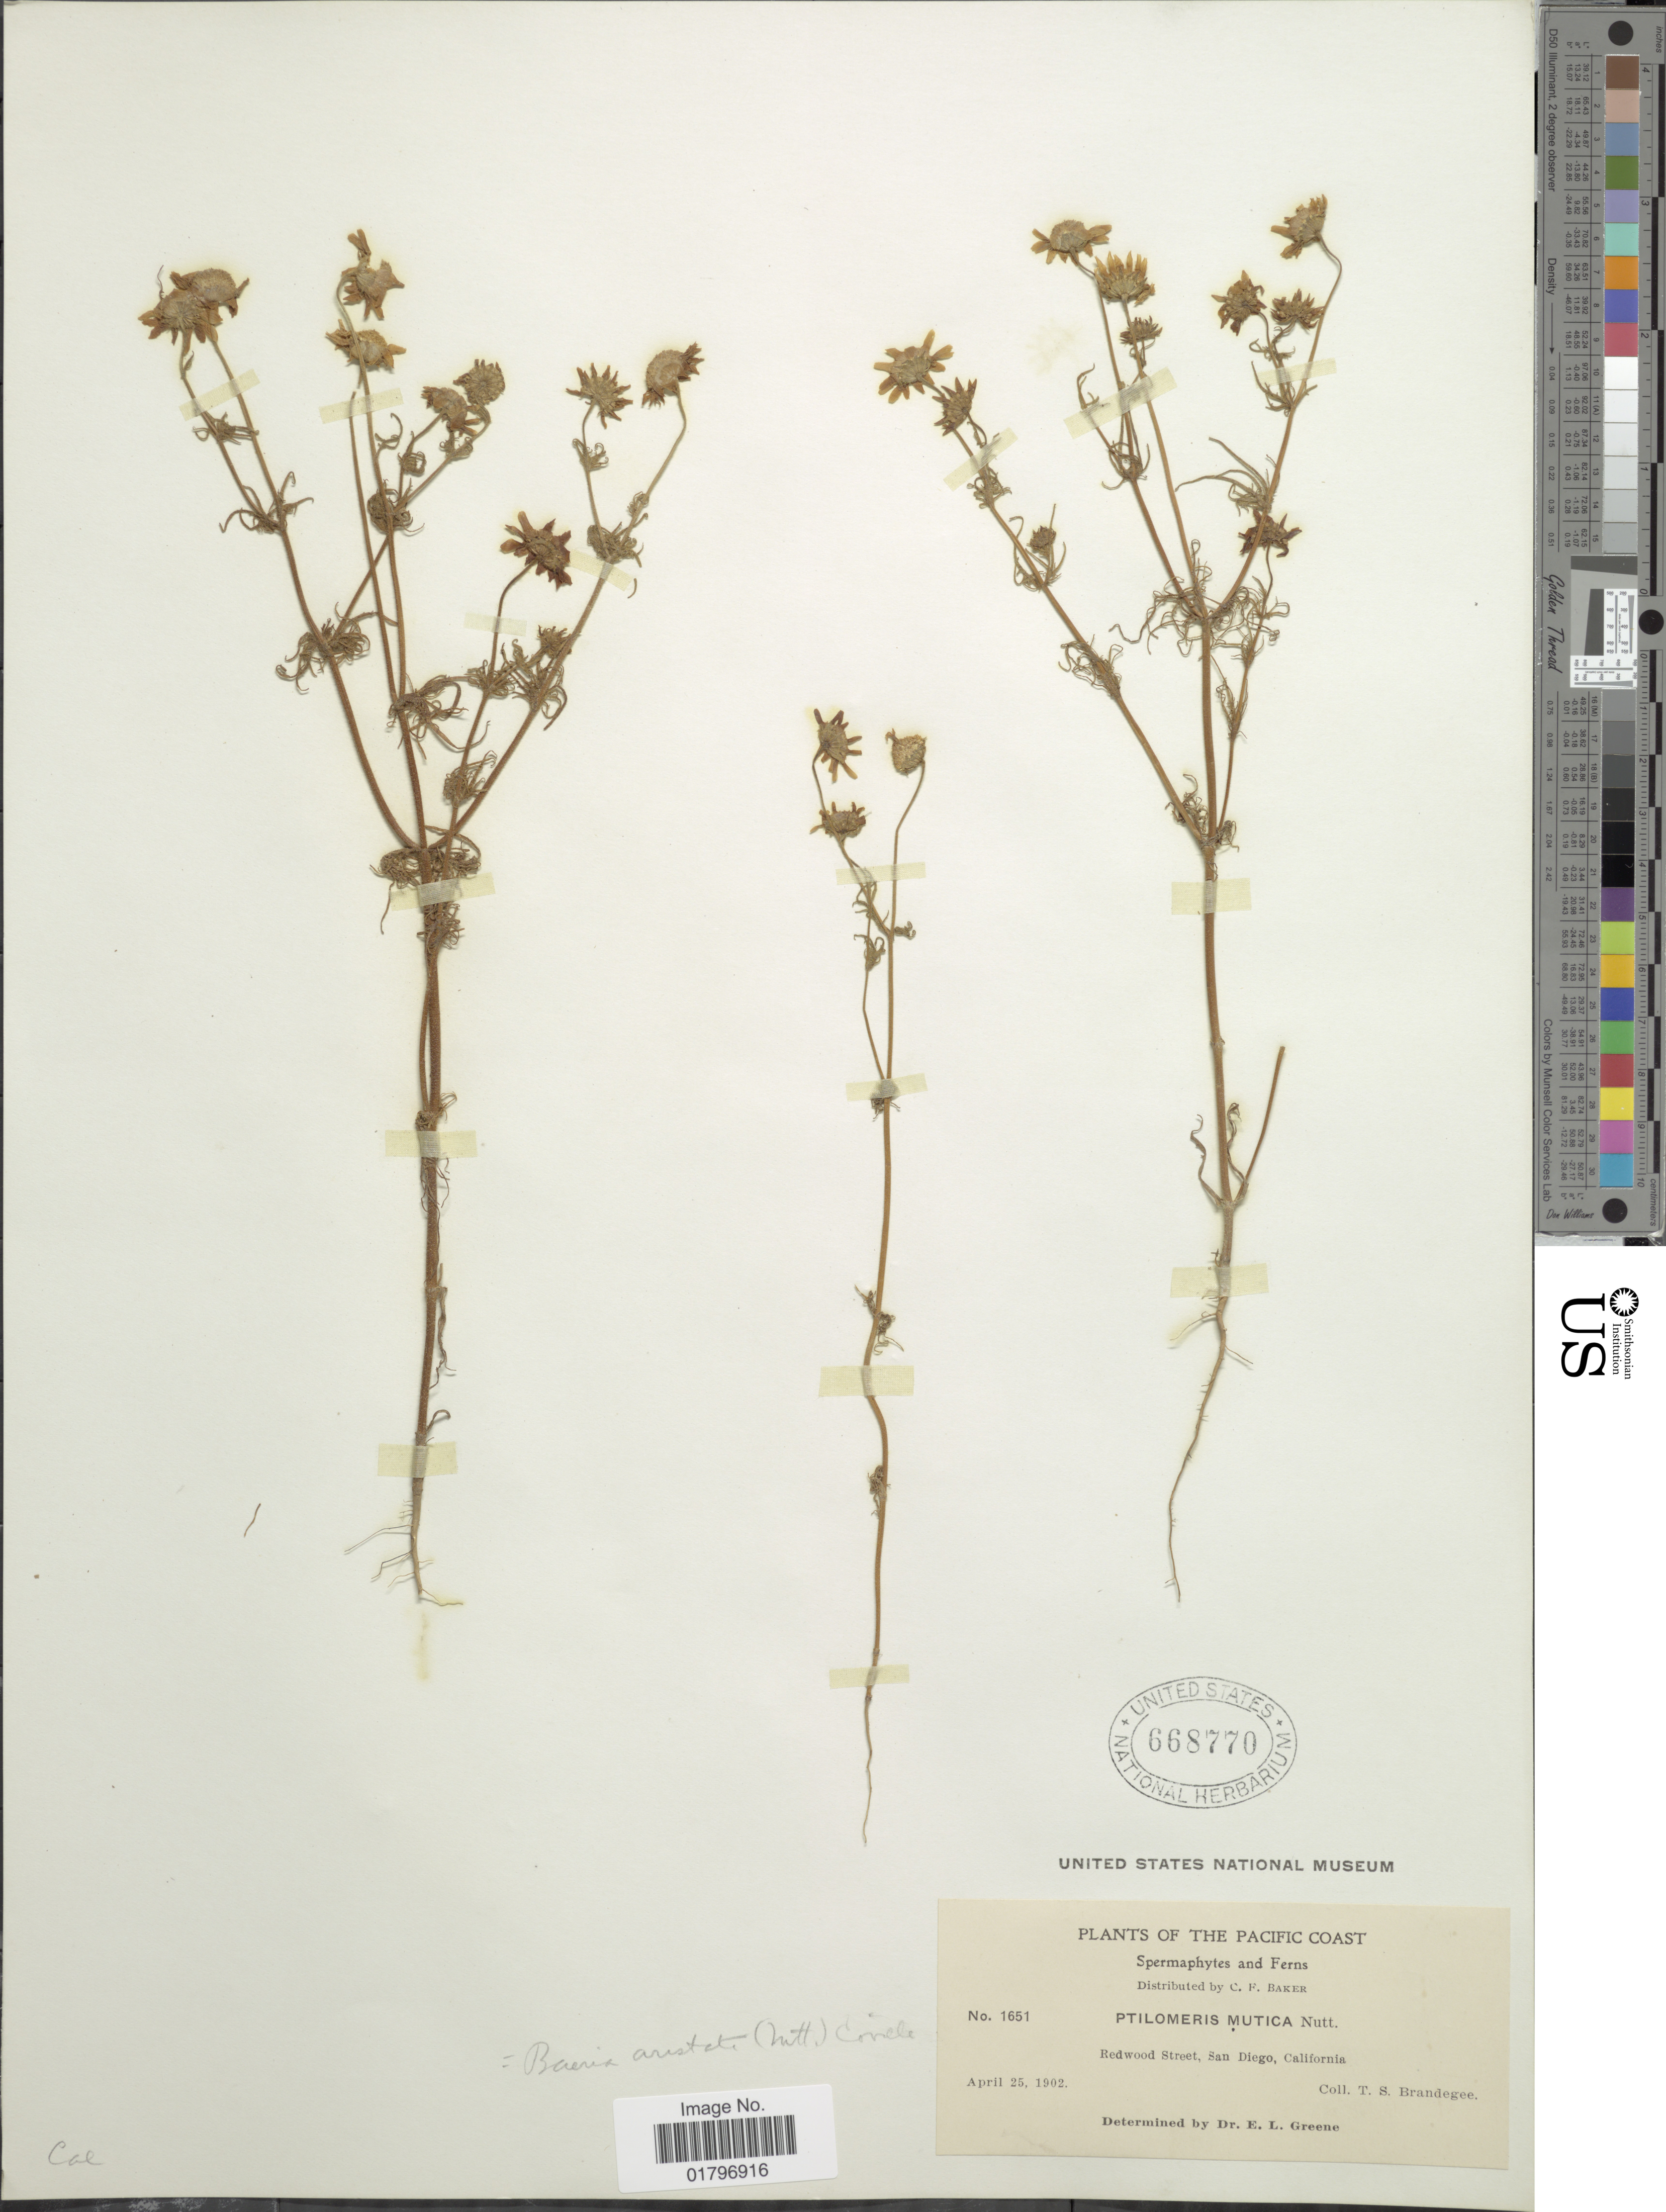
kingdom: Plantae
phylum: Tracheophyta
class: Magnoliopsida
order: Asterales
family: Asteraceae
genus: Lasthenia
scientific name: Lasthenia californica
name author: DC. ex Lindl.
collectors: T. S. Brandegee (herbarium)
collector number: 1651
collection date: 1902-04-25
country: United States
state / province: California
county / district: San Diego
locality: Pacific Coast. Redwood Street, San Diego, California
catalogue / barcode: US 668770